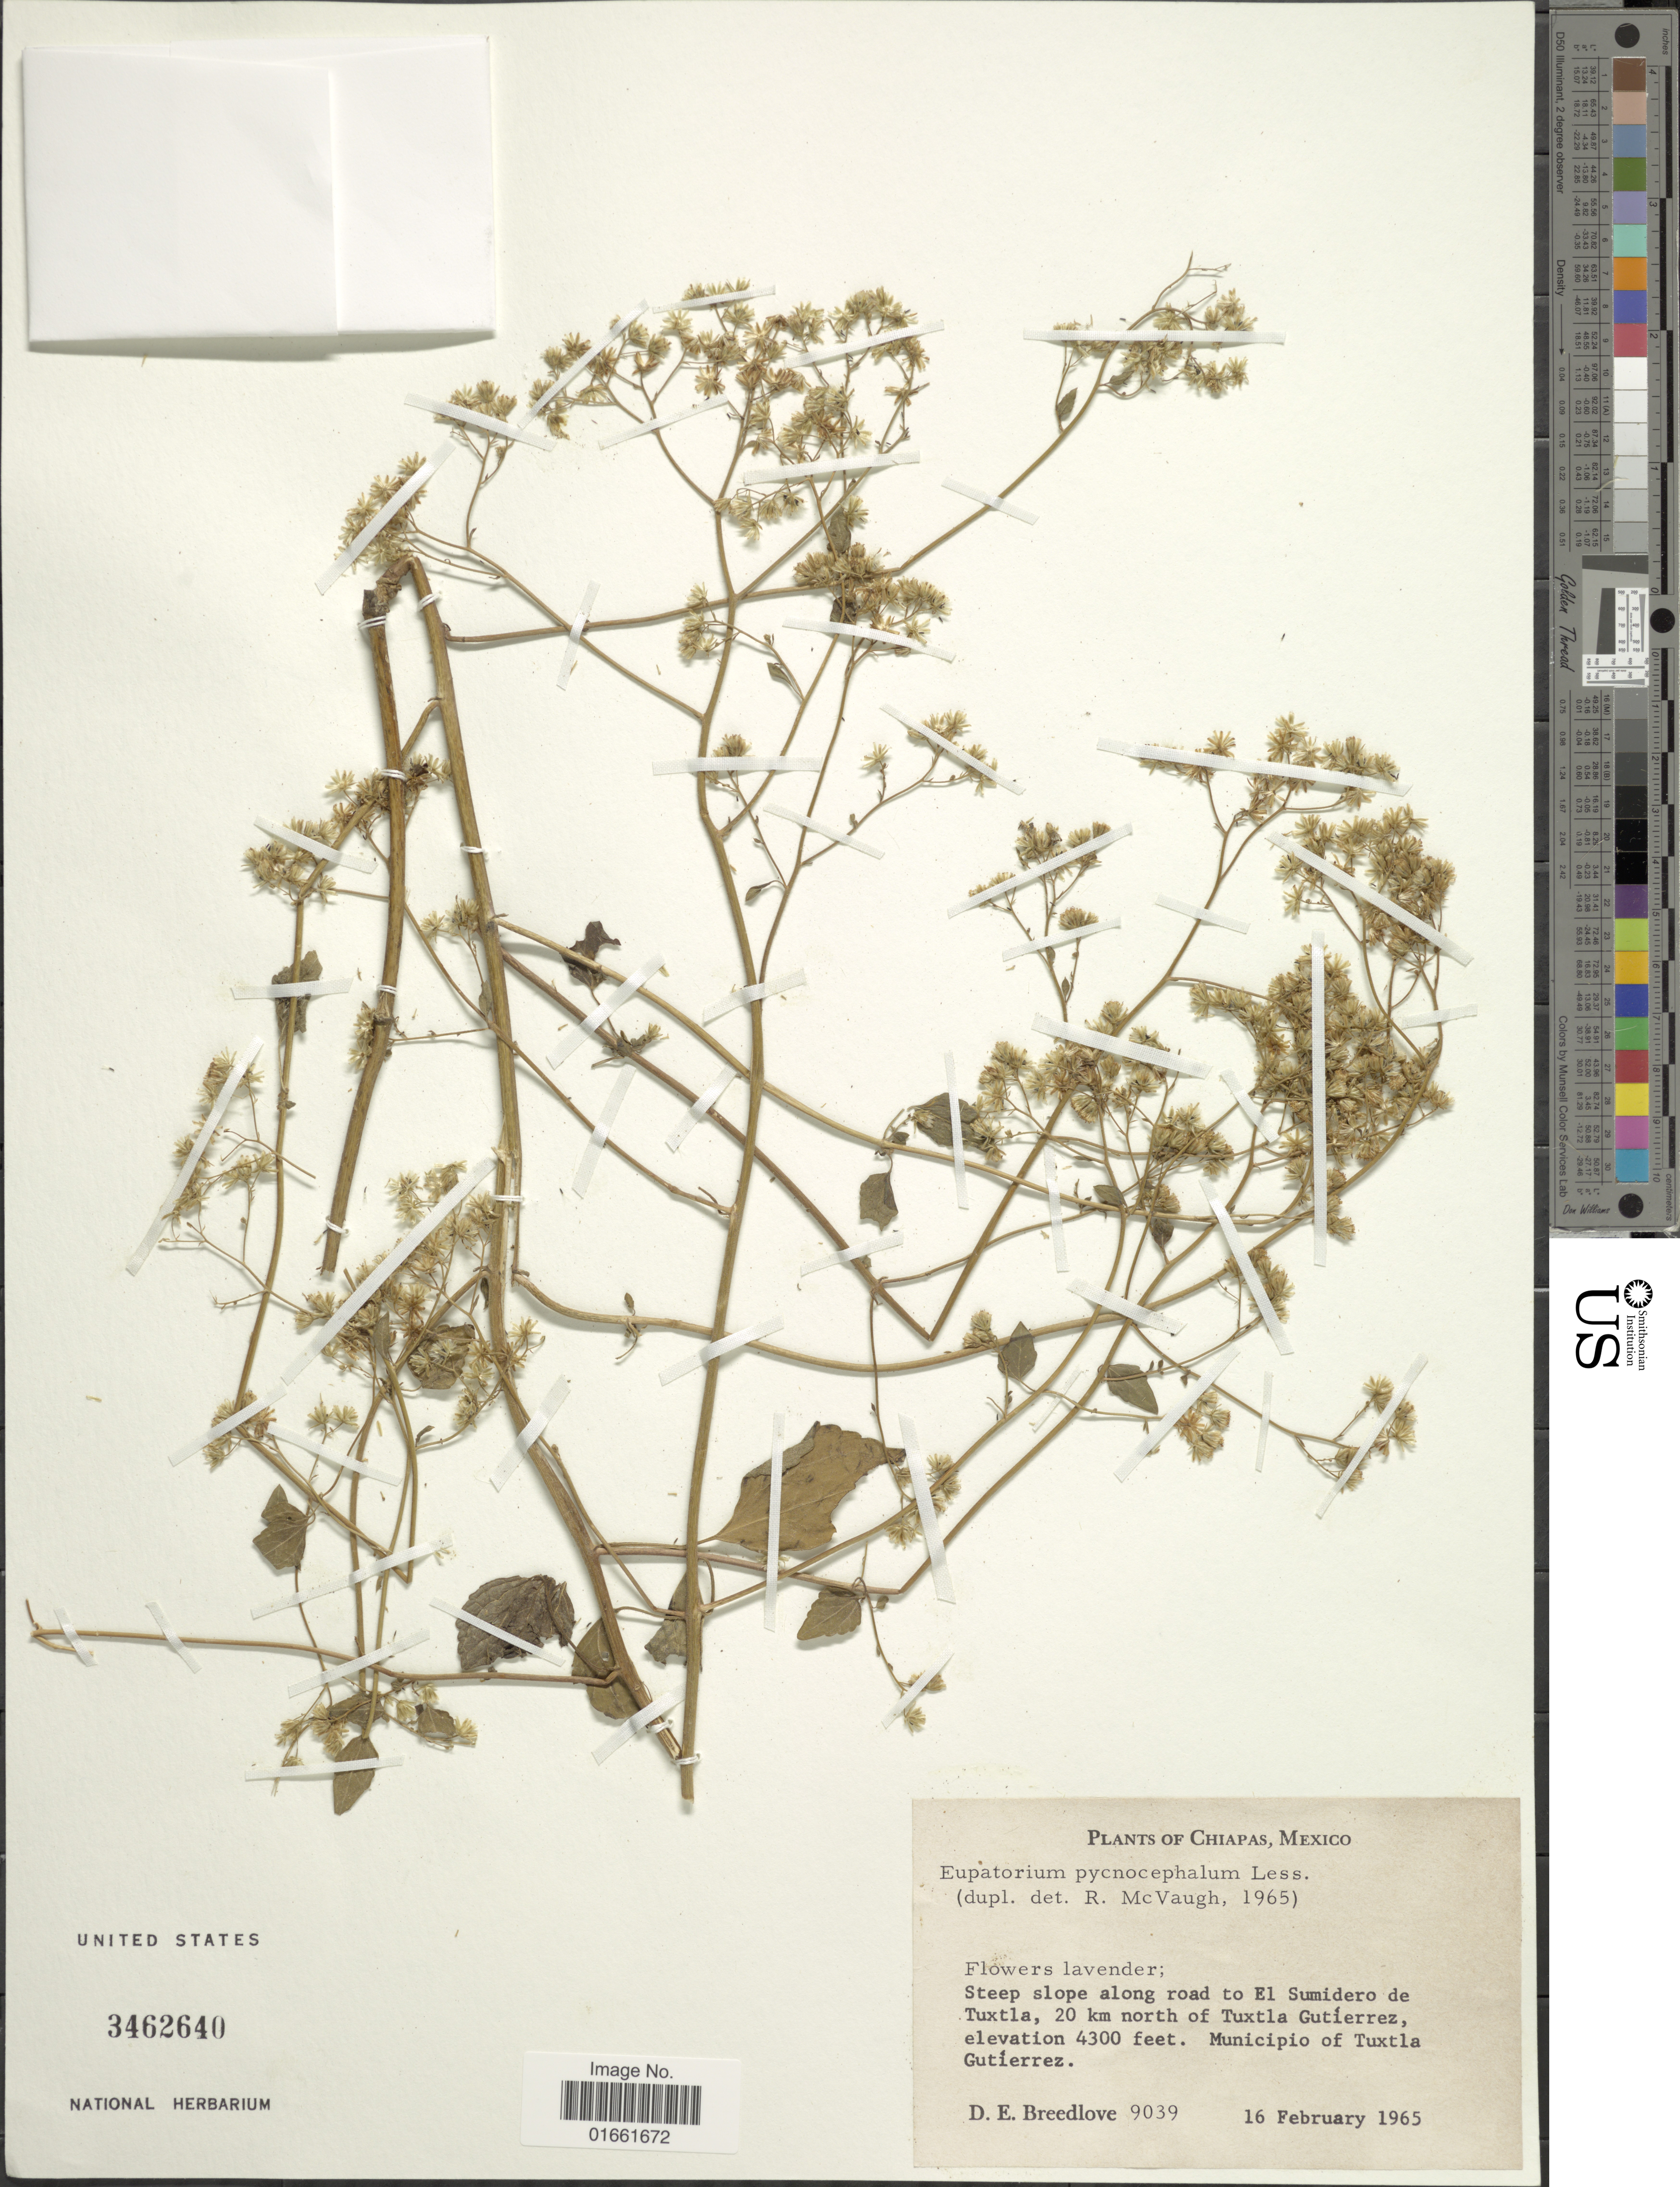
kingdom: Plantae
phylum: Tracheophyta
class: Magnoliopsida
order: Asterales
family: Asteraceae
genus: Fleischmannia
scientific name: Fleischmannia pratensis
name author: (Klatt) R.M. King & H. Rob.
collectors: D. E. Breedlove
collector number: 9039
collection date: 1965-02-16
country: Mexico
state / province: Chiapas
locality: Steep slope along road to El Sumidero de Tuxtla, 20 km north of Tuxtla Gutierrez, Municipio of Tuxtla Gutierrez.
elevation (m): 1311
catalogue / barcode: US 3462640